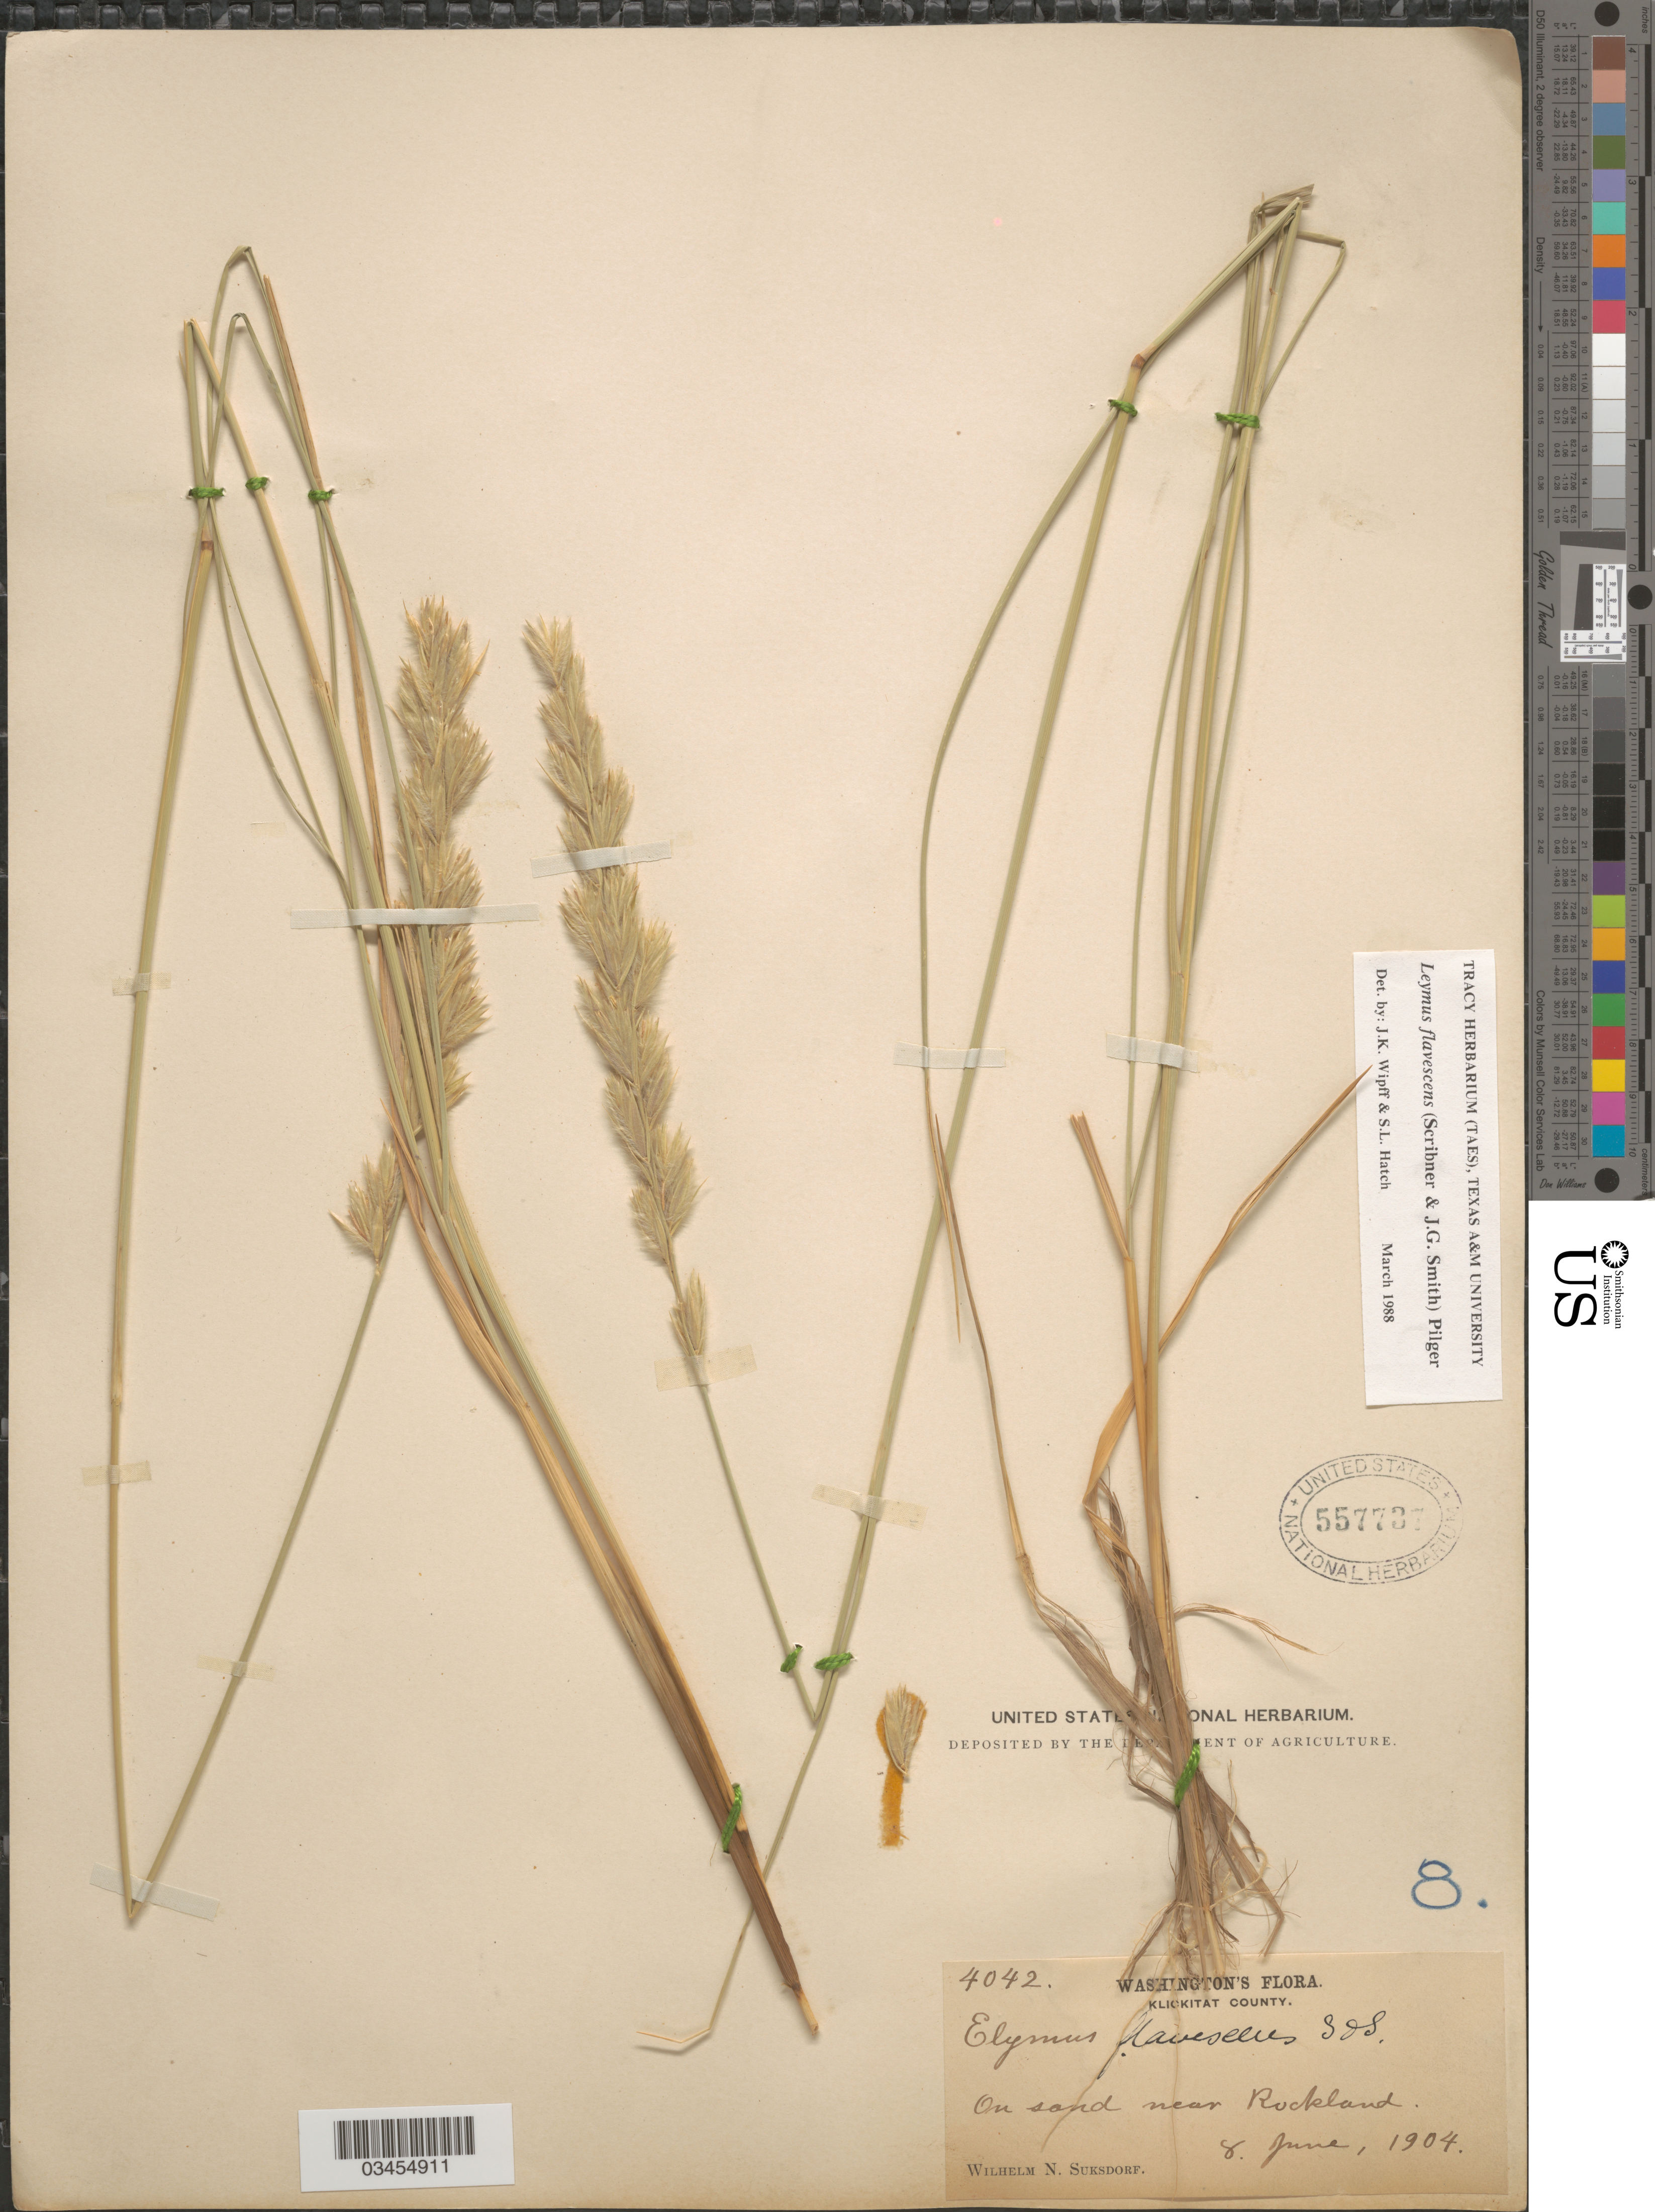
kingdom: Plantae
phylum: Tracheophyta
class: Liliopsida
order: Poales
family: Poaceae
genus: Leymus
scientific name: Leymus flavescens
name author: (Scribn. & J.G. Sm.) Pilg.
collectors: W. N. Suksdorf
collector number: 4042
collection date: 1904-06-08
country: United States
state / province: Washington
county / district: Klickitat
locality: Klickitat County. On sand near Rockland.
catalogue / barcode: US 557737